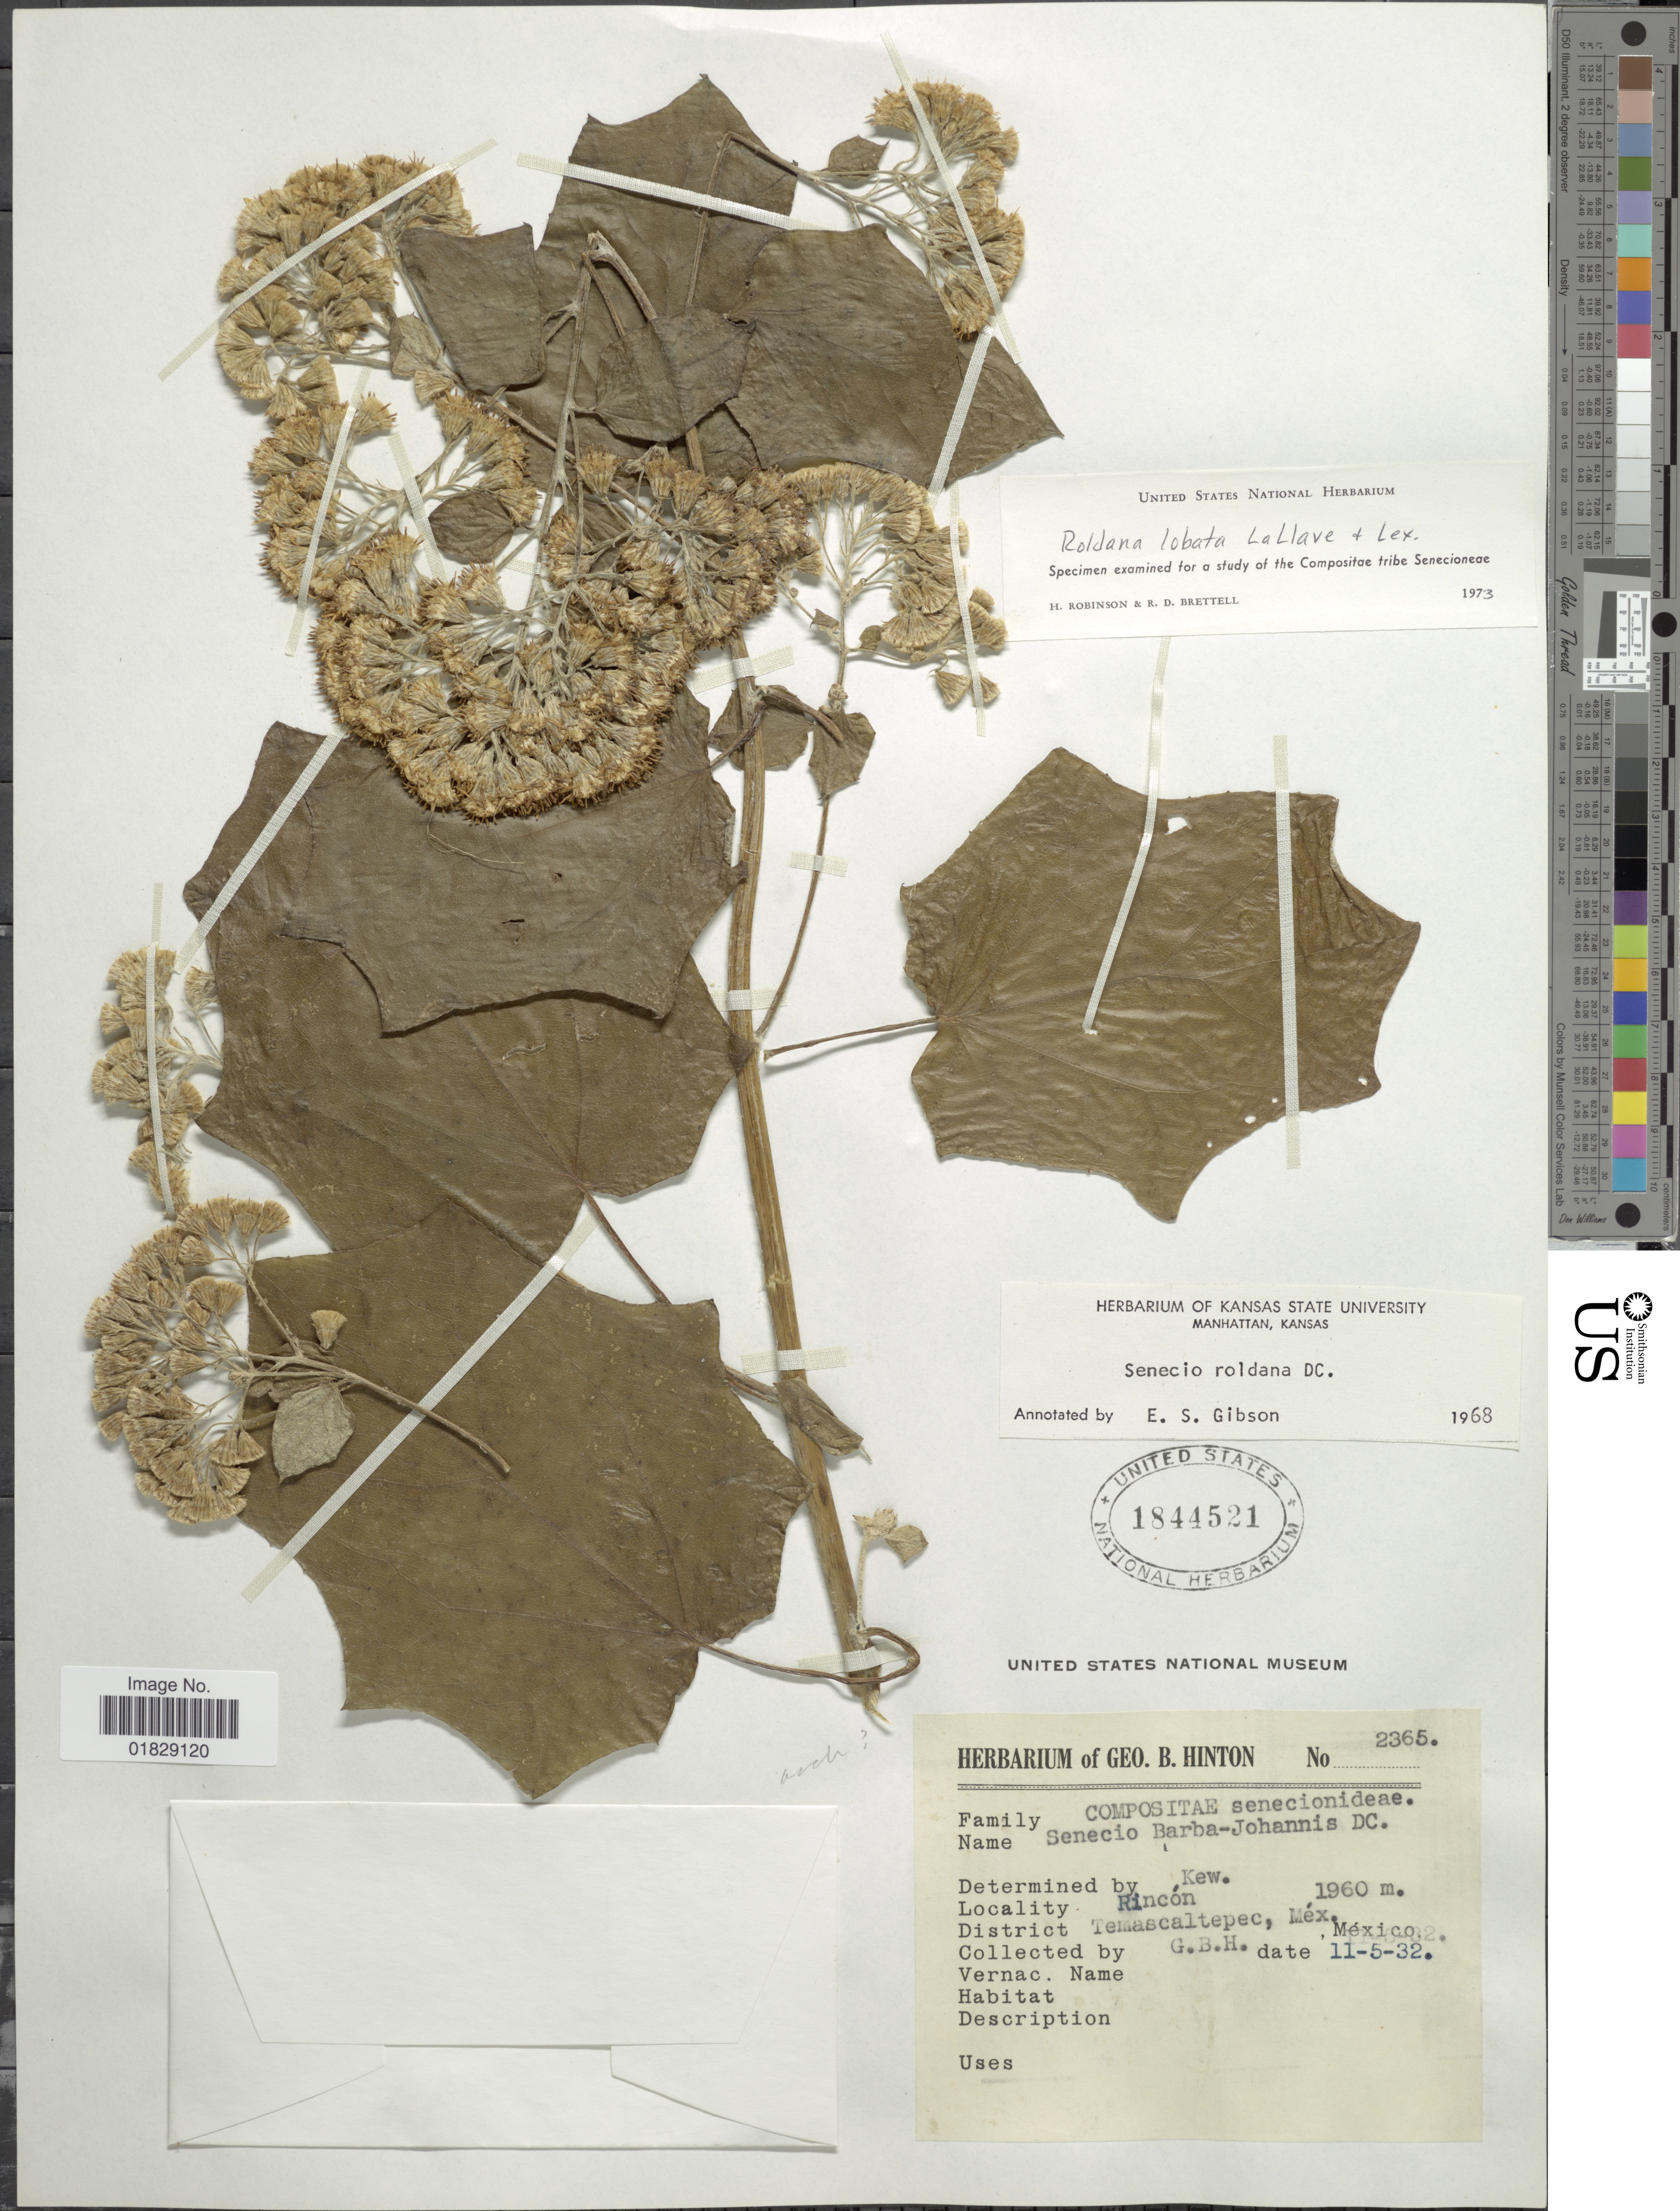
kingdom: Plantae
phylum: Tracheophyta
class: Magnoliopsida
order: Asterales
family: Asteraceae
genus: Roldana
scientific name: Roldana lobata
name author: La Llave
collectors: G. B. Hinton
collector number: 2365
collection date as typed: Transcribed d/m/y: 5/11/32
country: Mexico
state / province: México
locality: Rincón. District Temascaltepec, Méx., México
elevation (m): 1960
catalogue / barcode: US 1844521